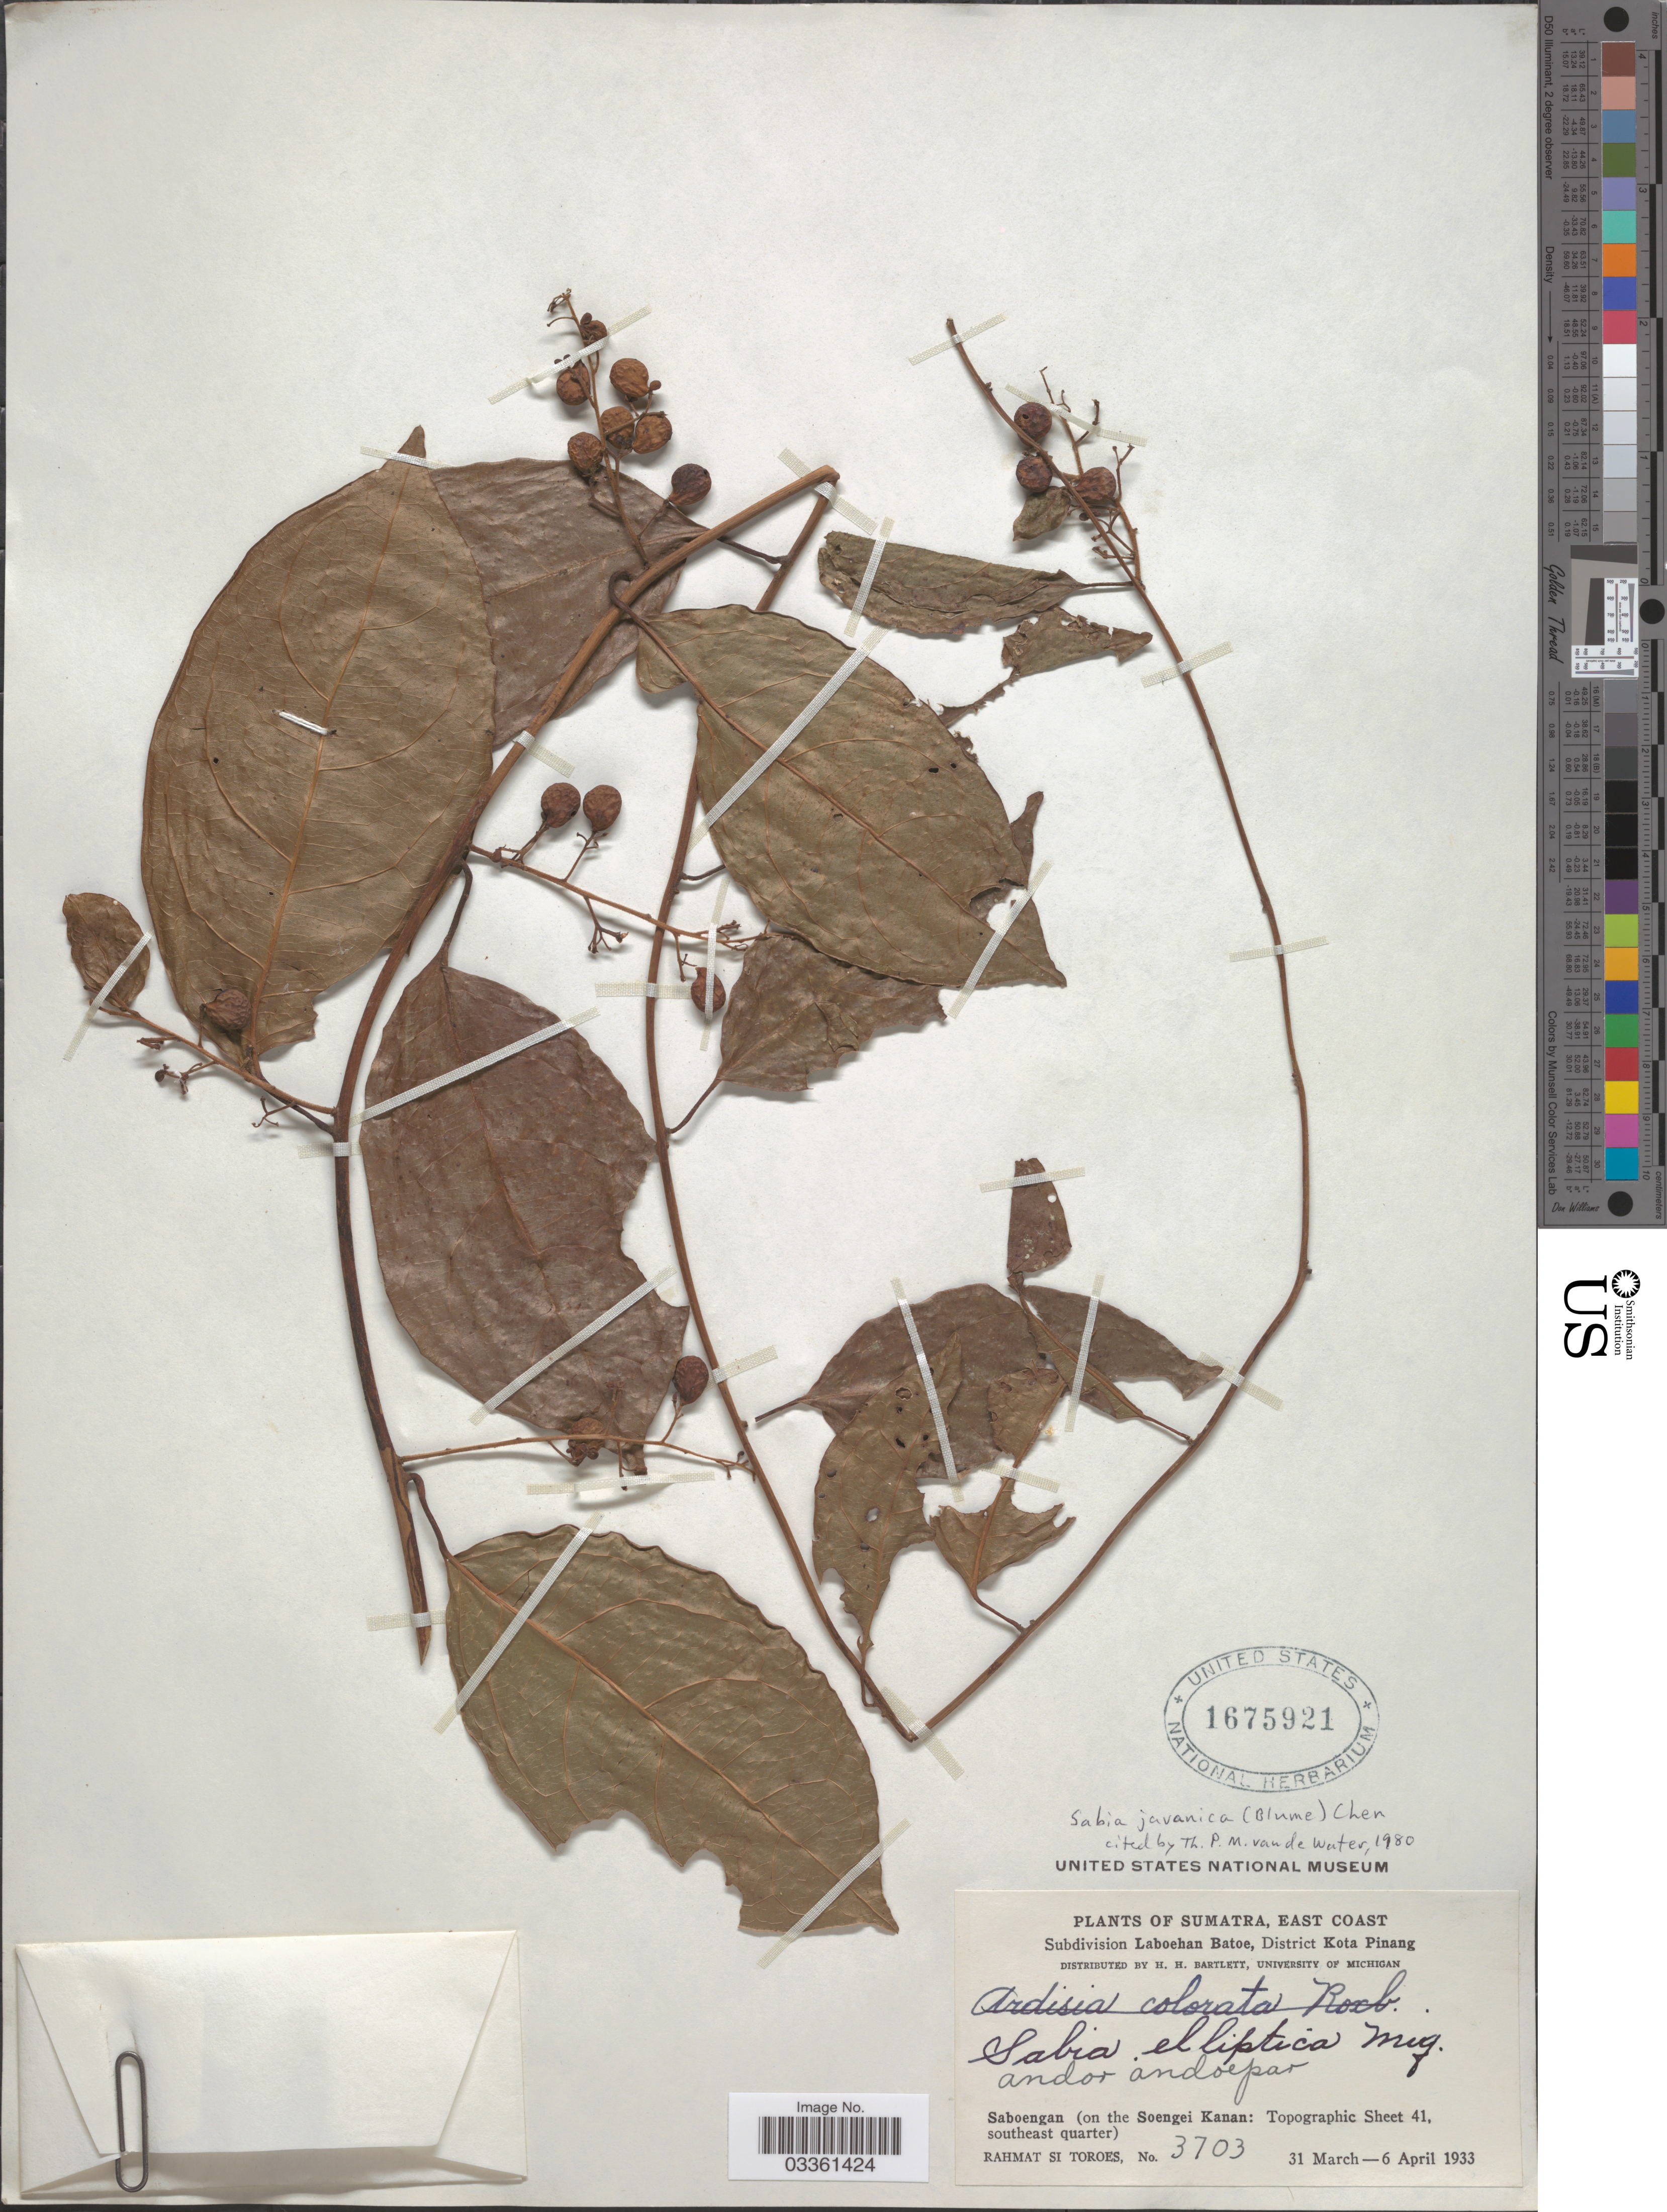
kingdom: Plantae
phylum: Tracheophyta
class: Magnoliopsida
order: Proteales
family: Sabiaceae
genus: Sabia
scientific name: Sabia javanica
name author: (Blume) Backer ex H.Y. Chen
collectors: Rahmat Si Boeea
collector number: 3703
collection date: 1933-03-31/1933-04-06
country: Indonesia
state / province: Sumatra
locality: East Coast. Subdivision Laboehan Batoe, District Kota Pinang. Saboengan (on the Soengei Kanan: Topographic Sheet 41, southeast quarter).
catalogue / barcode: US 1675921